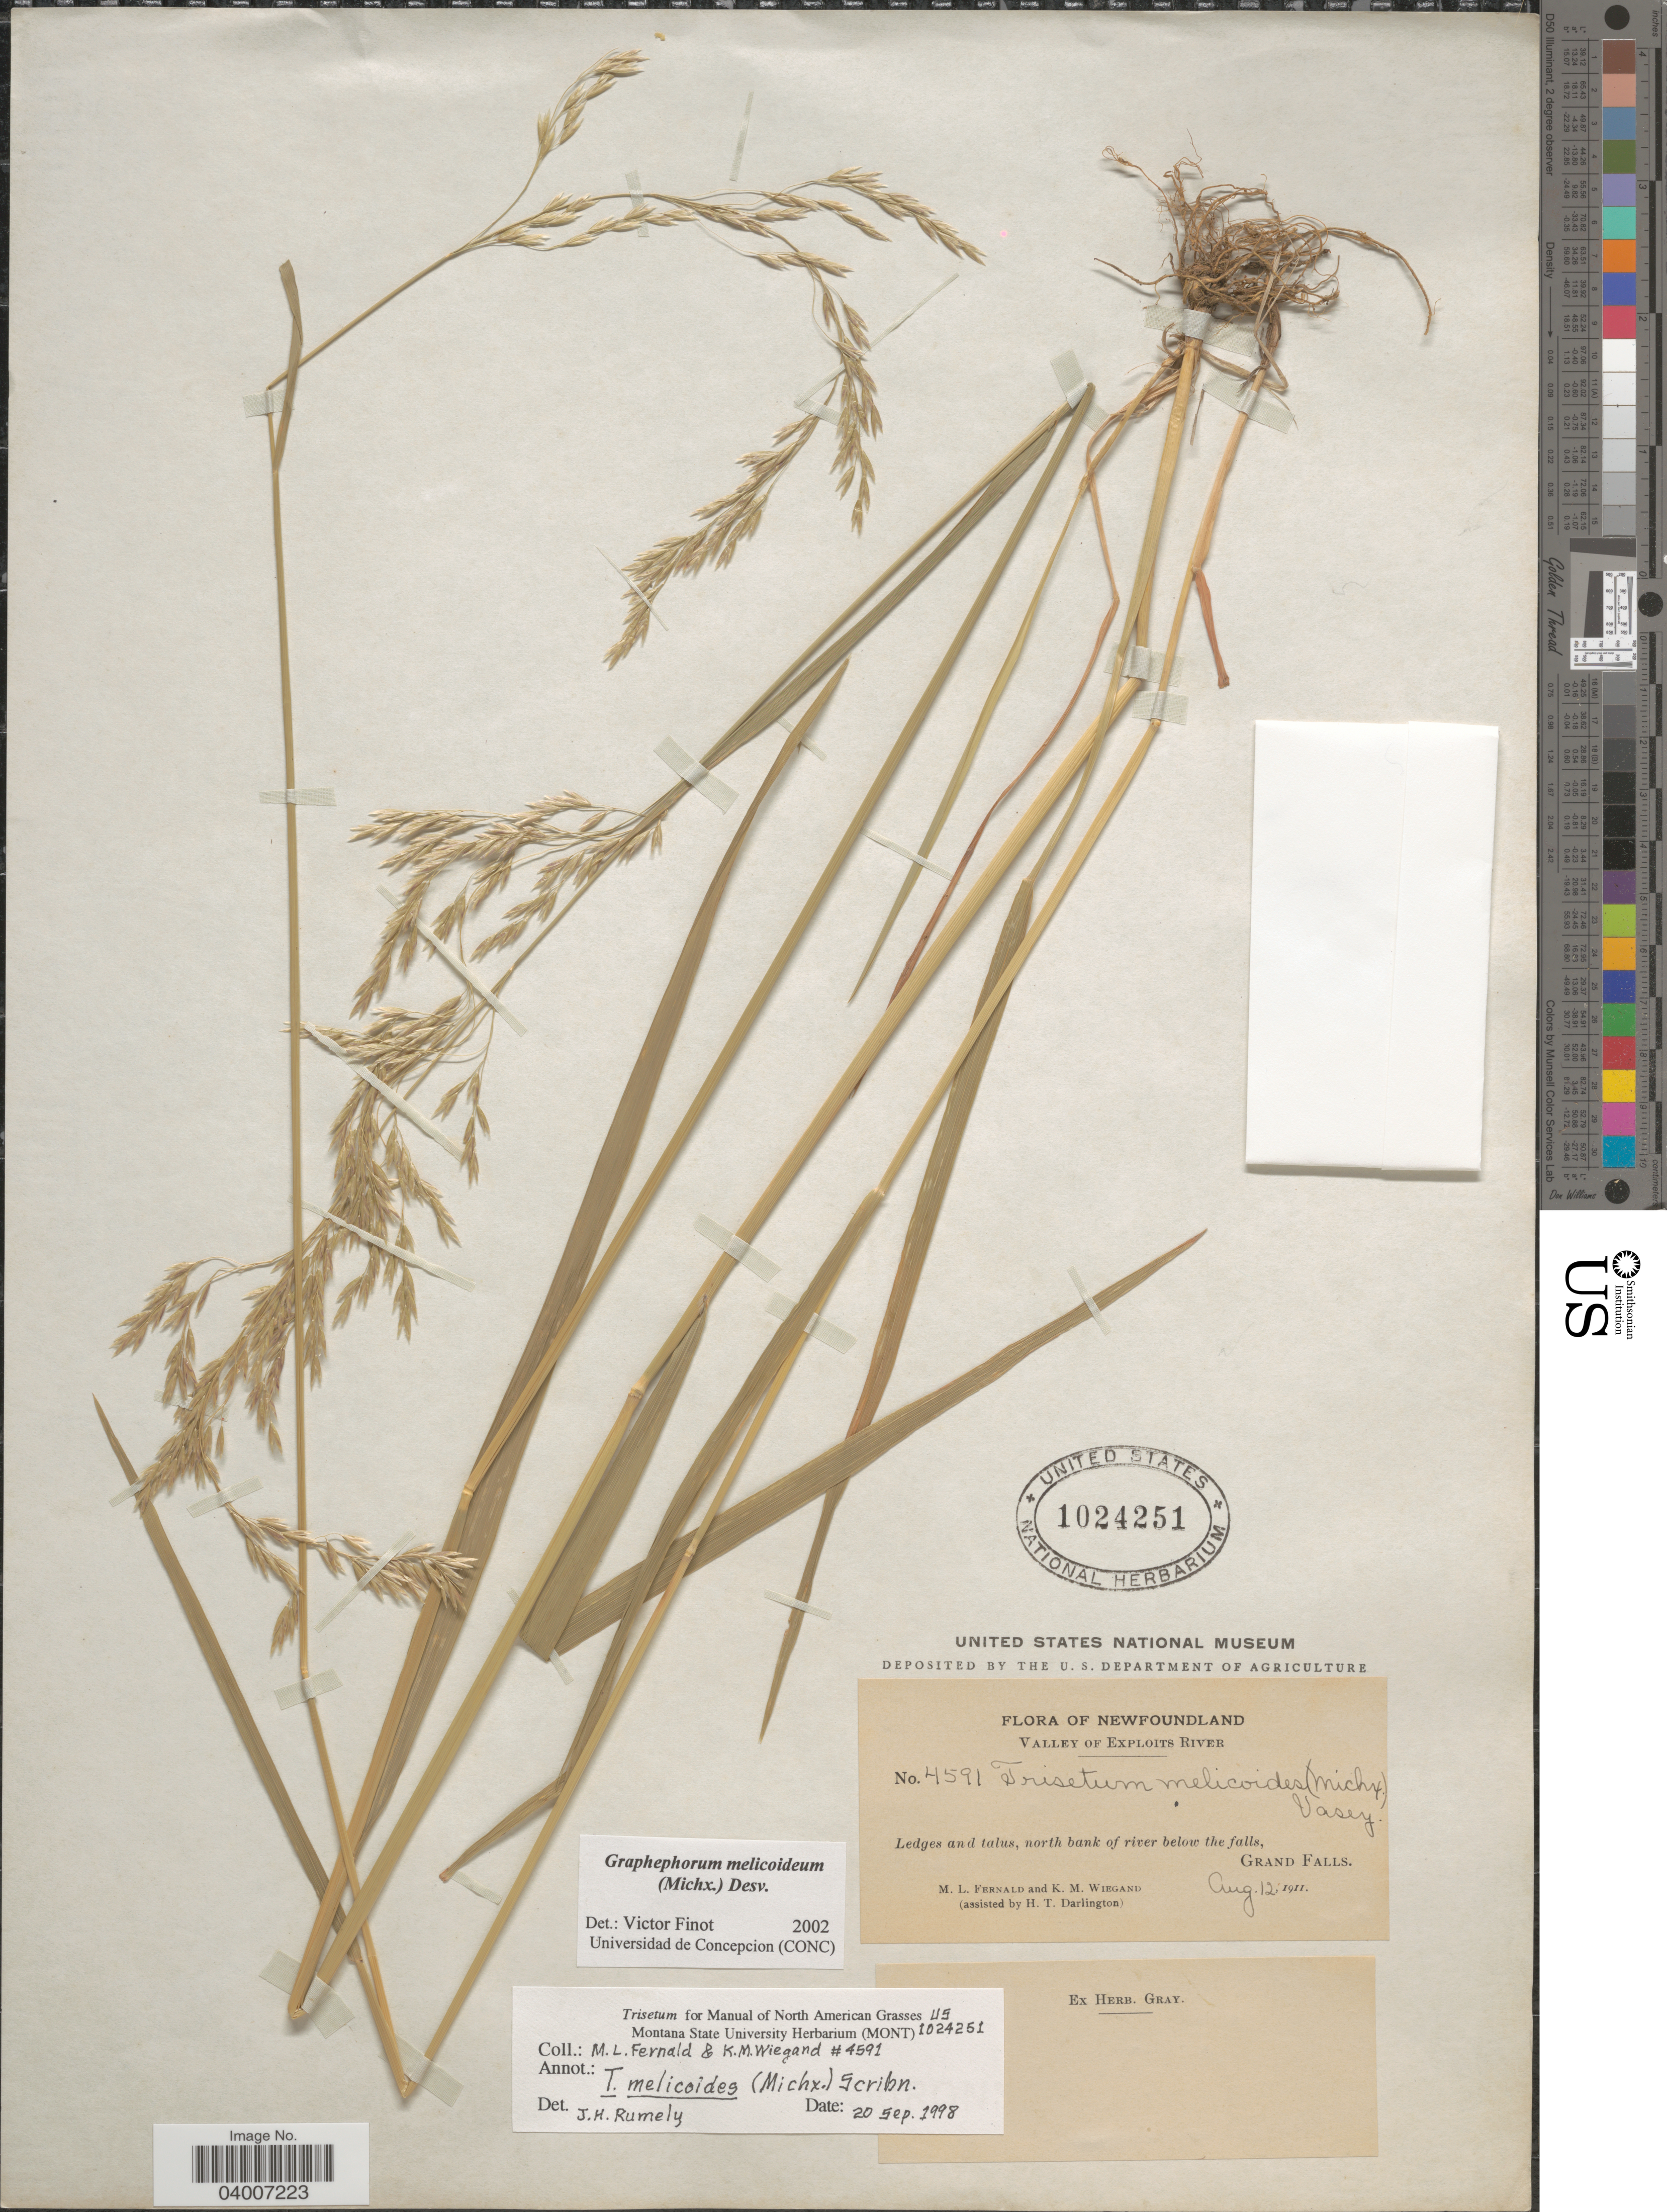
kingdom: Plantae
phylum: Tracheophyta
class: Liliopsida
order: Poales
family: Poaceae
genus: Graphephorum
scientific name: Graphephorum melicoides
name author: (F. Michx.) Desv.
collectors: M. L. Fernald, K. M. Wiegand & H. Darlington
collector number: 4591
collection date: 1911-08-12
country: Canada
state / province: Newfoundland and Labrador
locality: Valley of Exploits River. Ledges and talus, north bank of river below the falls, Grand Falls.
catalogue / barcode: US 1024251